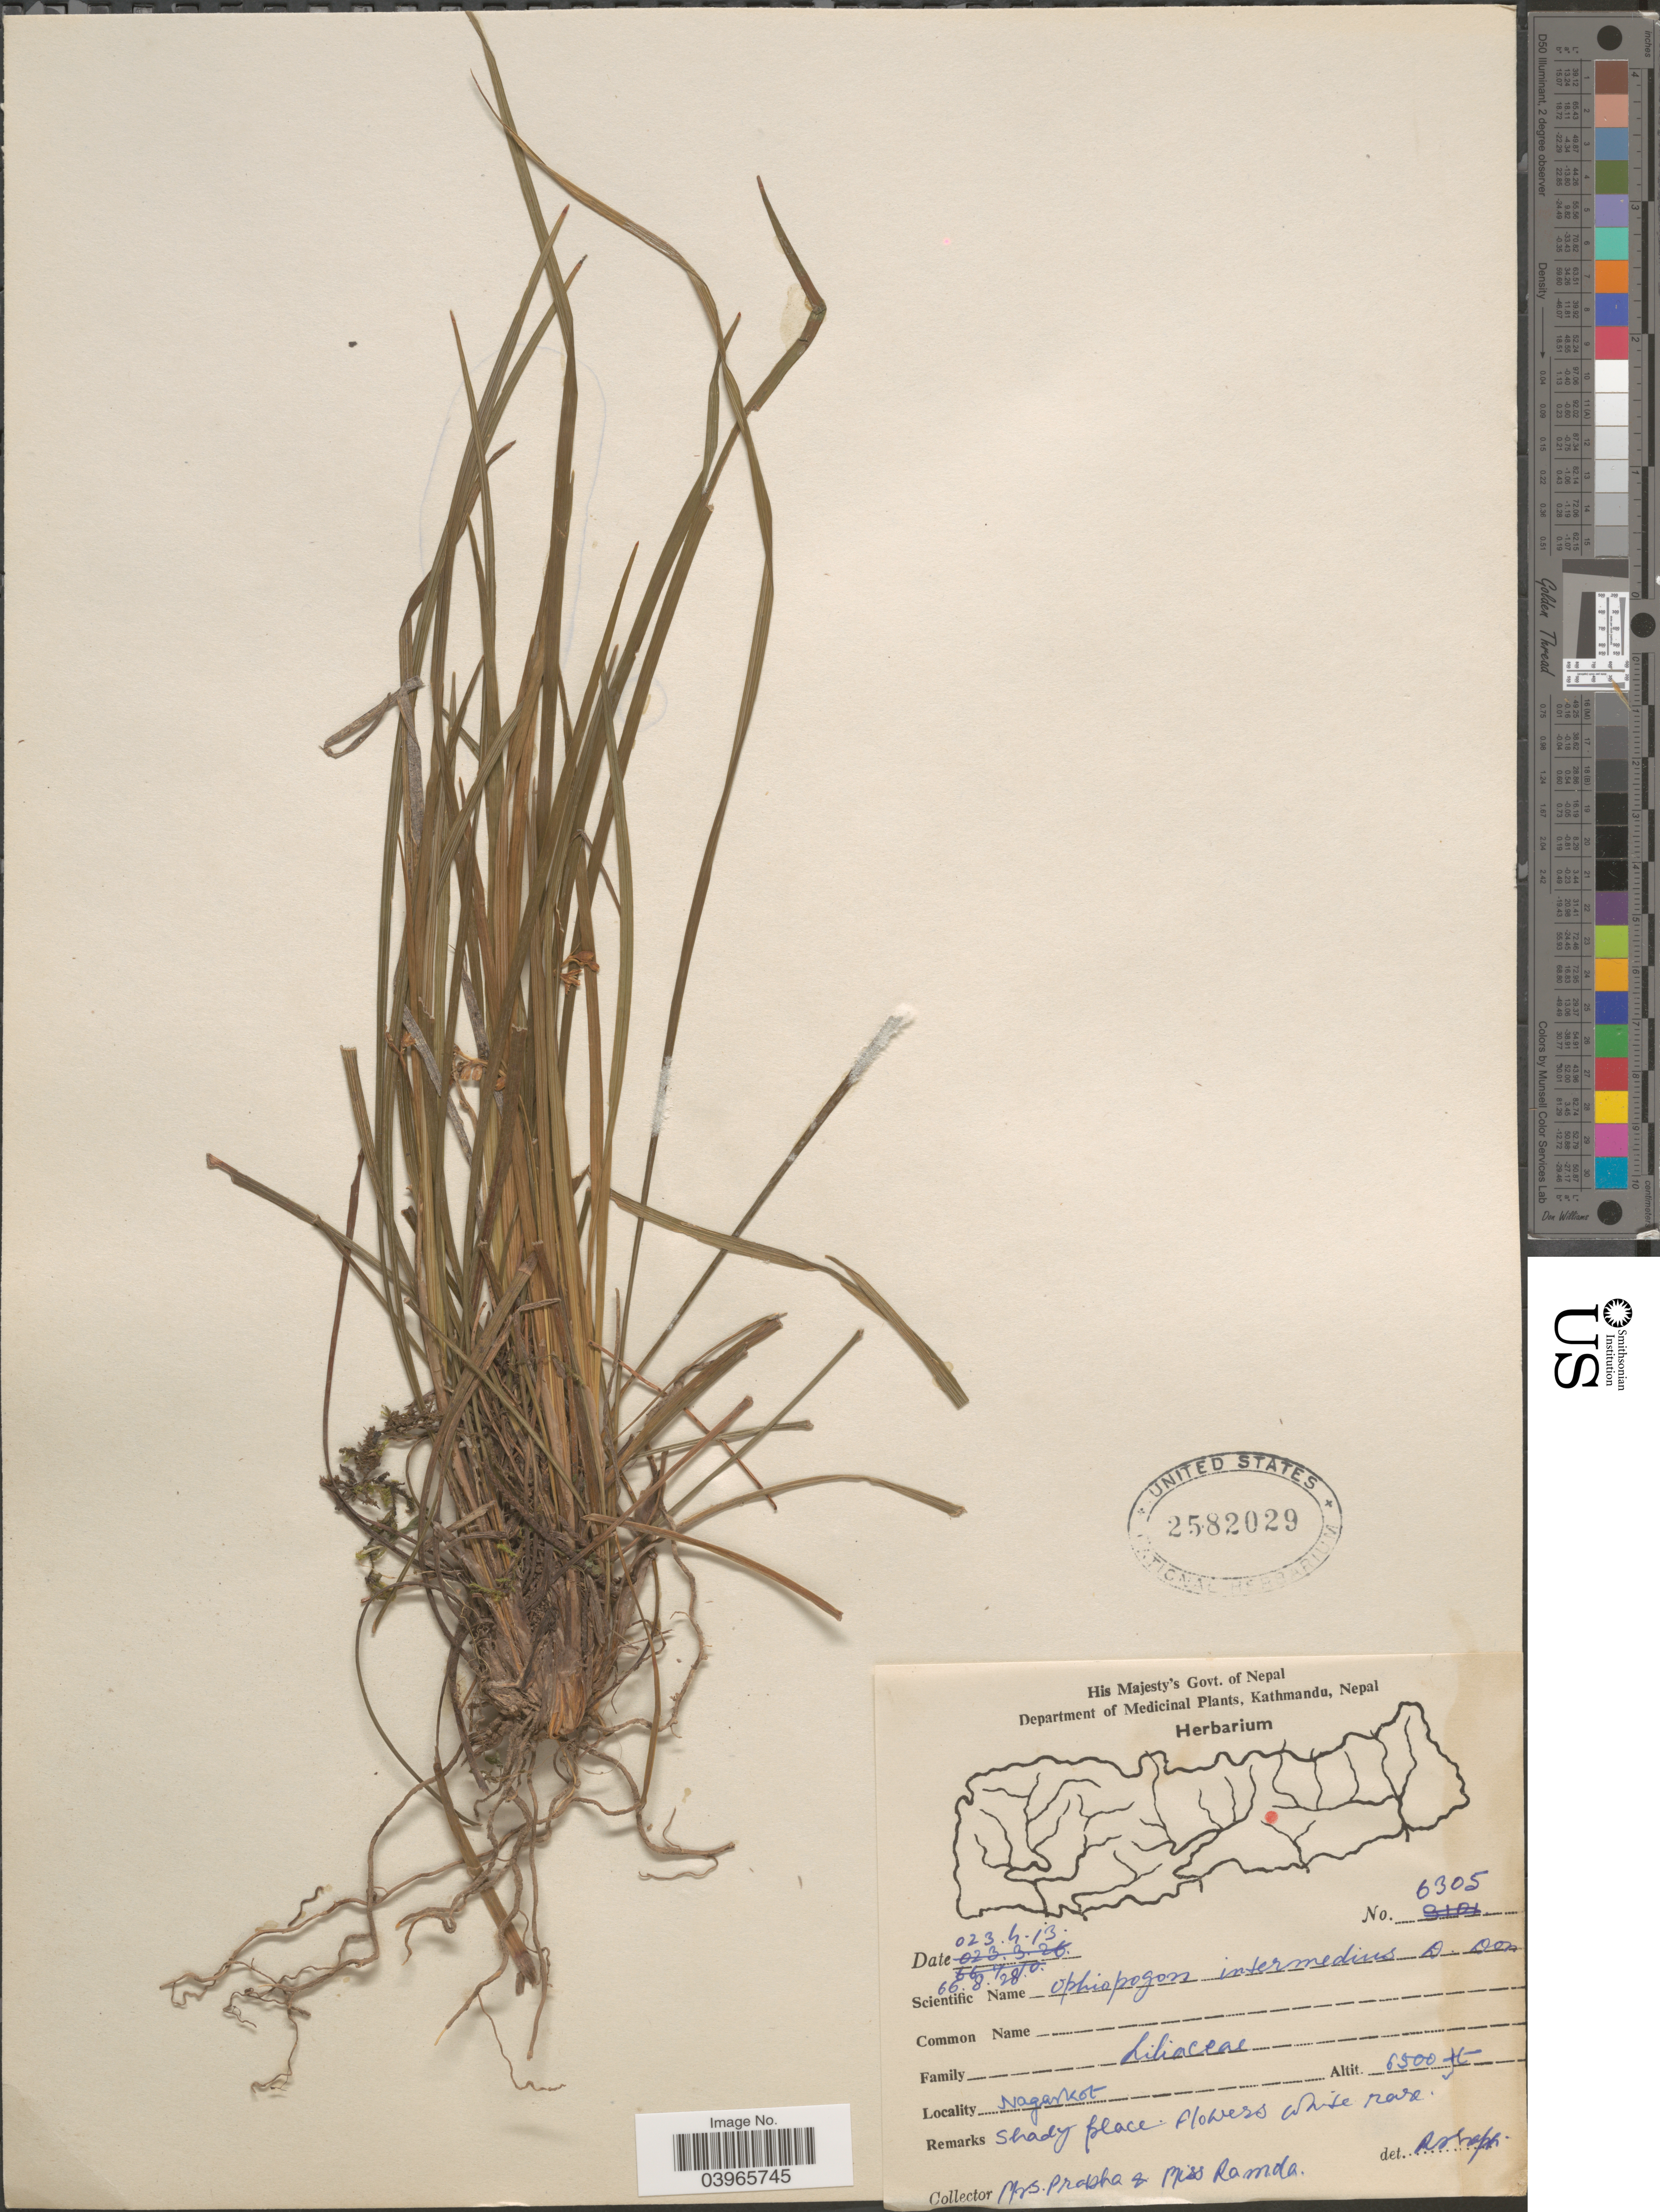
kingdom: Plantae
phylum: Tracheophyta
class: Liliopsida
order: Asparagales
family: Asparagaceae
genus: Ophiopogon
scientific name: Ophiopogon intermedius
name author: D. Don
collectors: P. Pradhan & R. Thapa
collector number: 6305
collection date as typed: Transcribed d/m/y: 28/8/66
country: Nepal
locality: Nagarkot.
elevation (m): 1981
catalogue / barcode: US 2582029